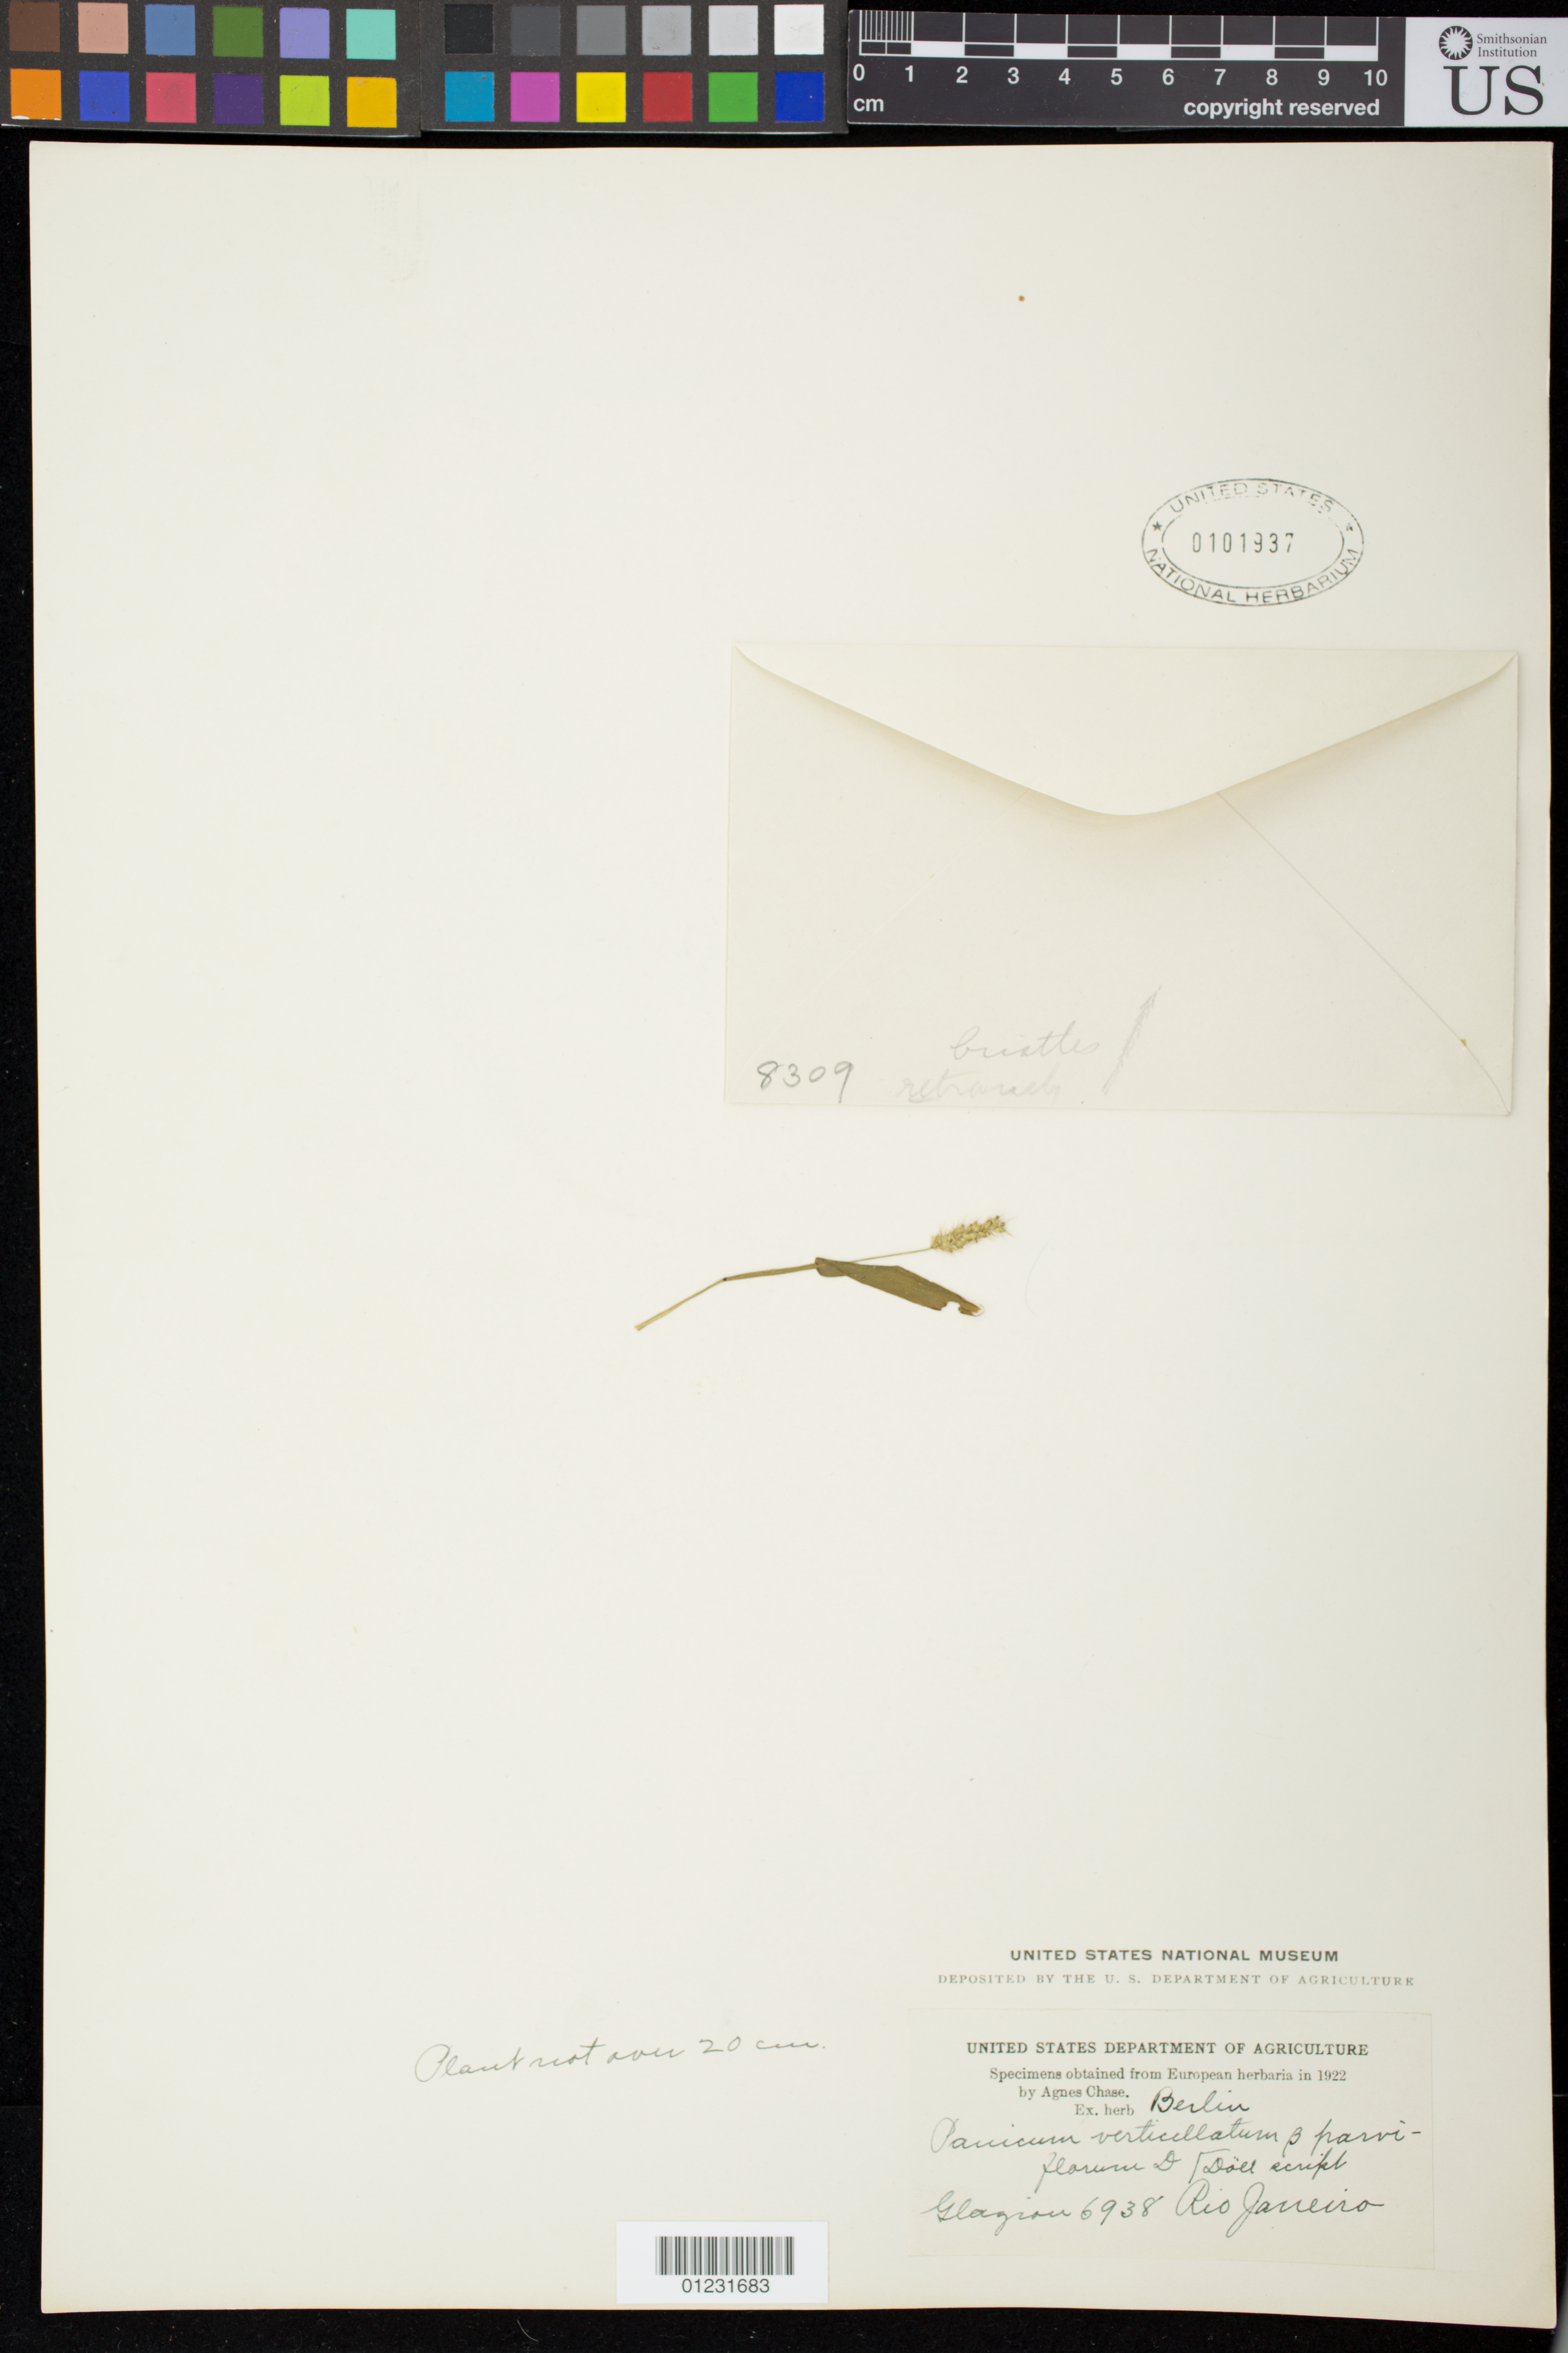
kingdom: Plantae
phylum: Tracheophyta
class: Liliopsida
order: Poales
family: Poaceae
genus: Panicum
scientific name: Panicum verticillatum var. parviflorum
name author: Döll in Mart.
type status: Isosyntype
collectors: A. F. M. Glaziou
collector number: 6938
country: Brazil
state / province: Rio de Janeiro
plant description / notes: Fragmentary material of type specimen ex herb. Berlin.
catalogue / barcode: US 101937